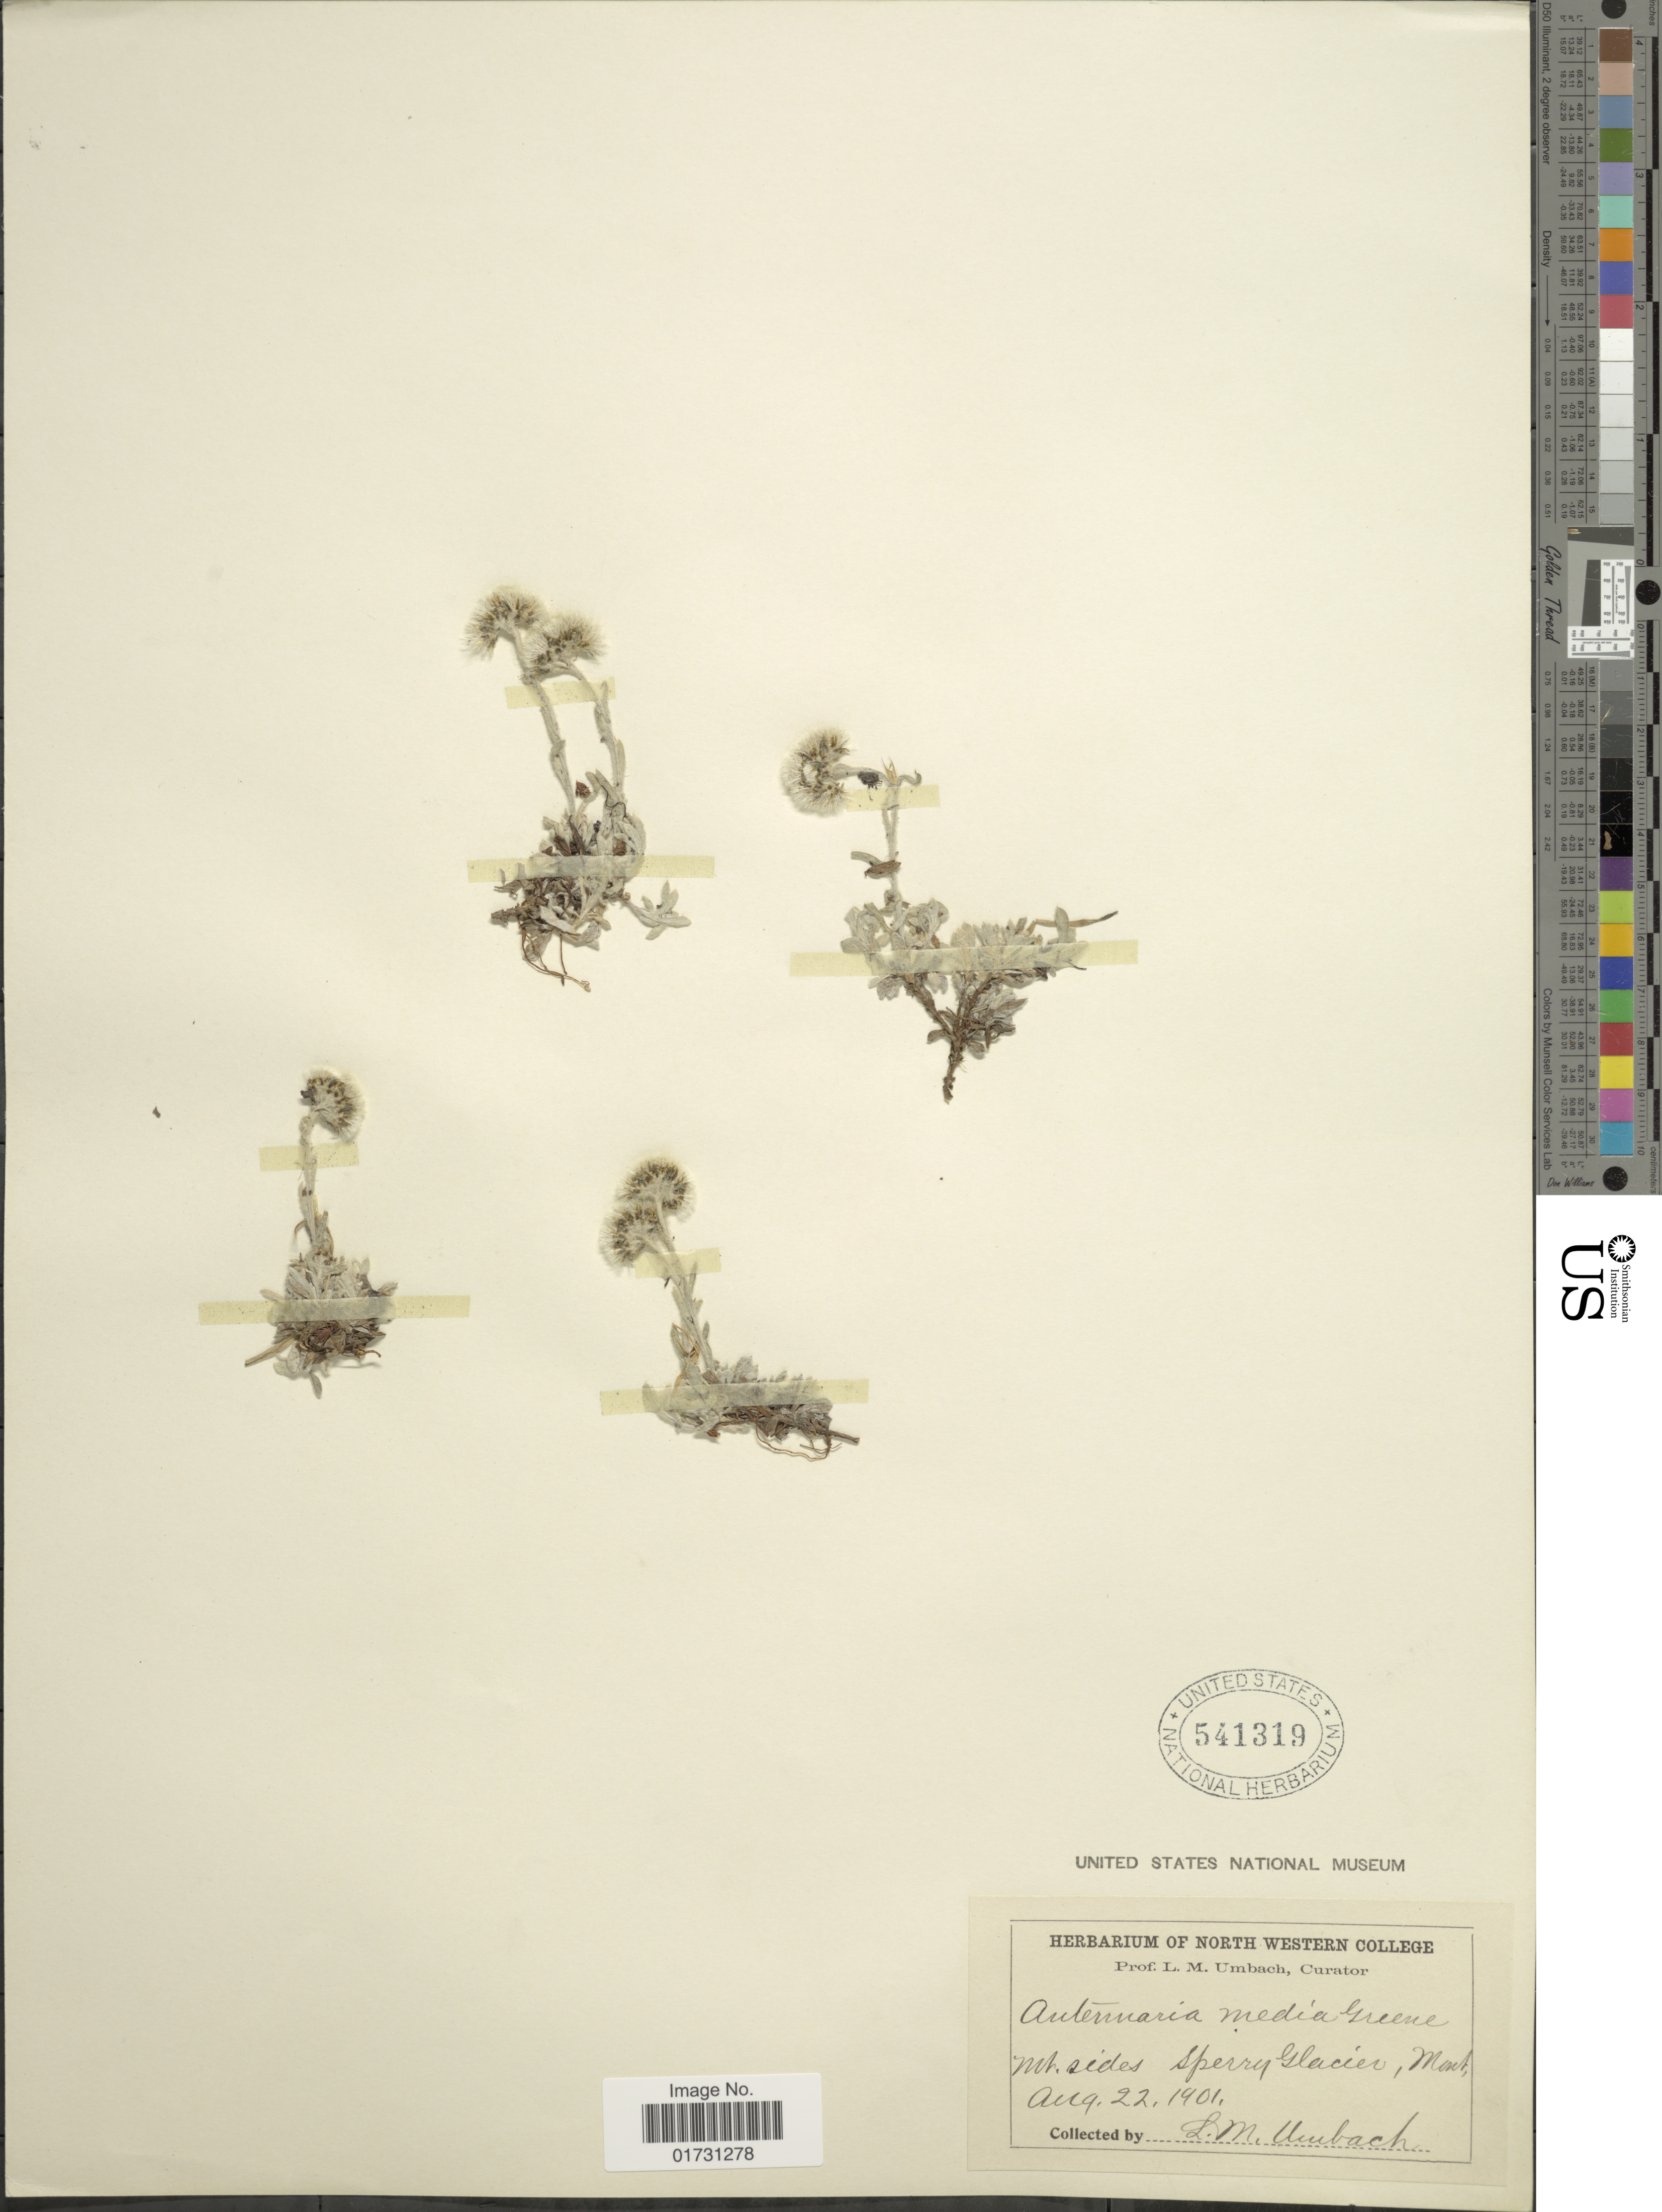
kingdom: Plantae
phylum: Tracheophyta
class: Magnoliopsida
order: Asterales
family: Asteraceae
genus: Antennaria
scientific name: Antennaria media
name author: Greene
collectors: L. M. Umbach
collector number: s,b,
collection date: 1901-08-22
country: United States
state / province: Montana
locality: Mt. sides, Sperry Glacier, Mont.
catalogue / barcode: US 541319